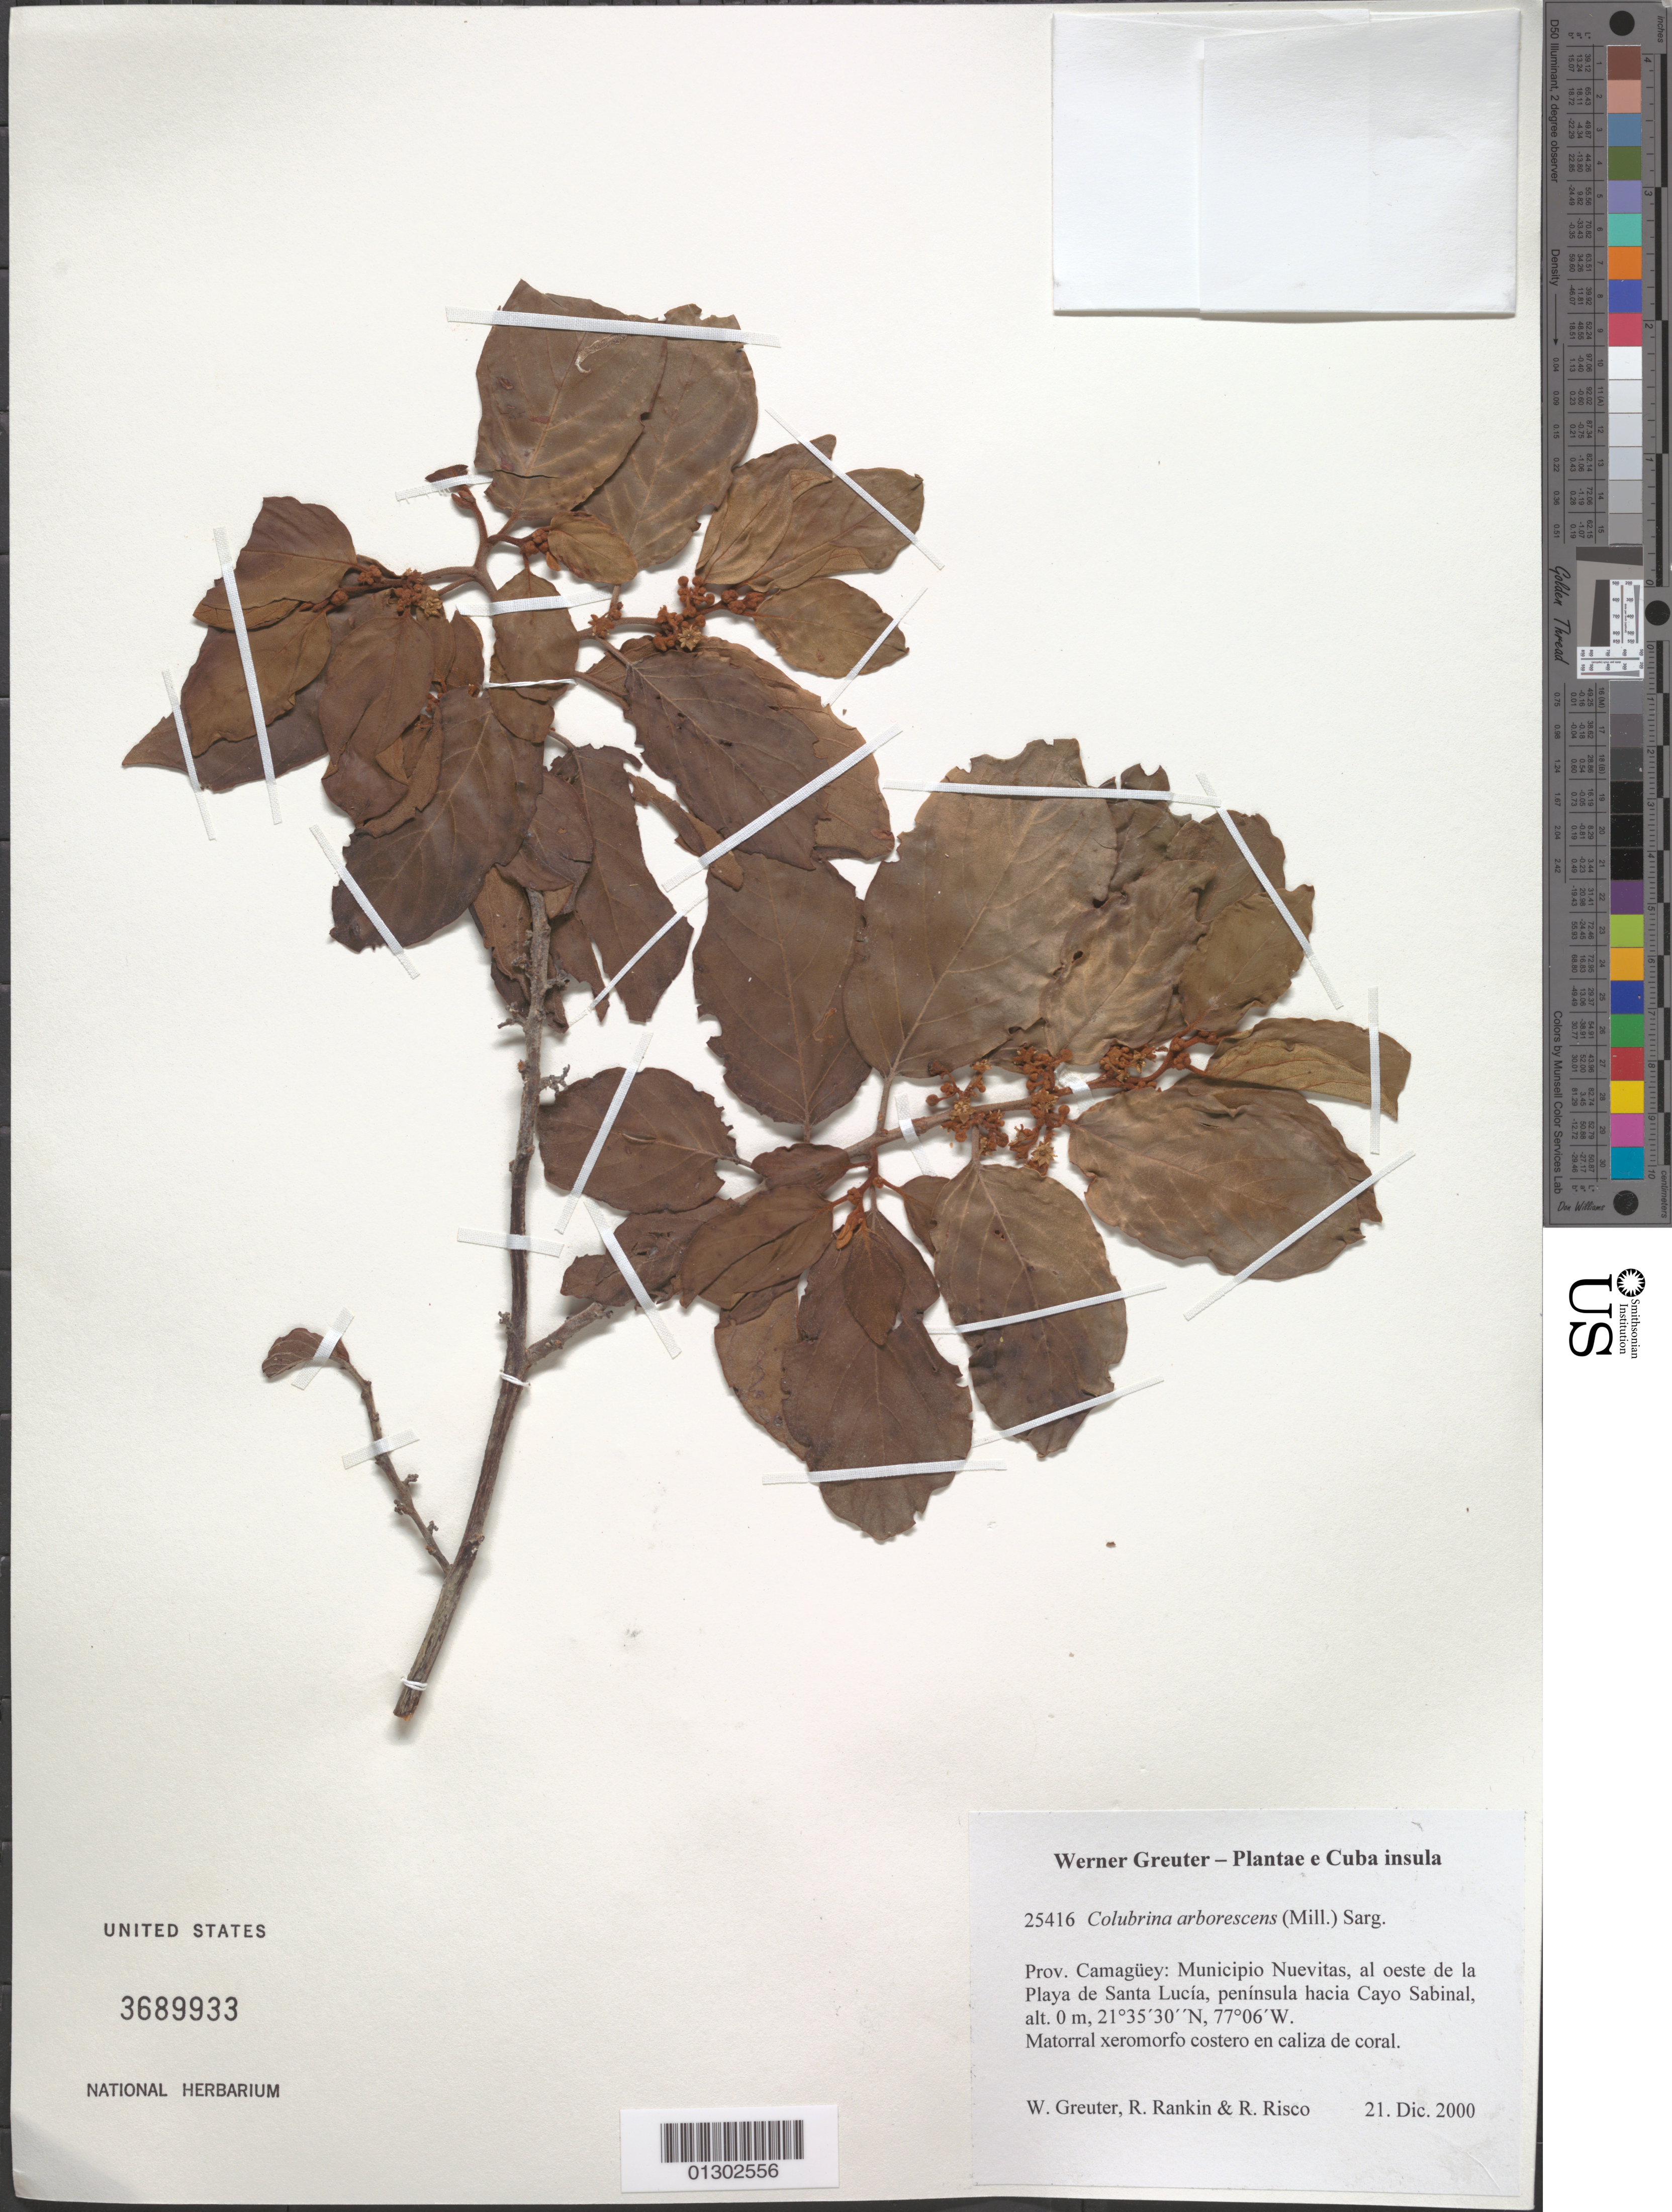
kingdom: Plantae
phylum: Tracheophyta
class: Magnoliopsida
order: Rosales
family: Rhamnaceae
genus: Colubrina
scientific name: Colubrina arborescens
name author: (Mill.) Sarg.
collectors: W. R. Greuter, R. Rankin Rodriguez & R. Risco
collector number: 25416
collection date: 2000-12-21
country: Cuba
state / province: Camagüey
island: Cuba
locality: Municipio Nuevitas, al oeste de la Playa de Santa Lucía, península hacia Cayo Sabinal.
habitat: Matorral xeromorfo costero en caliza de coral.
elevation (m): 0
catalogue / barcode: US 3689933